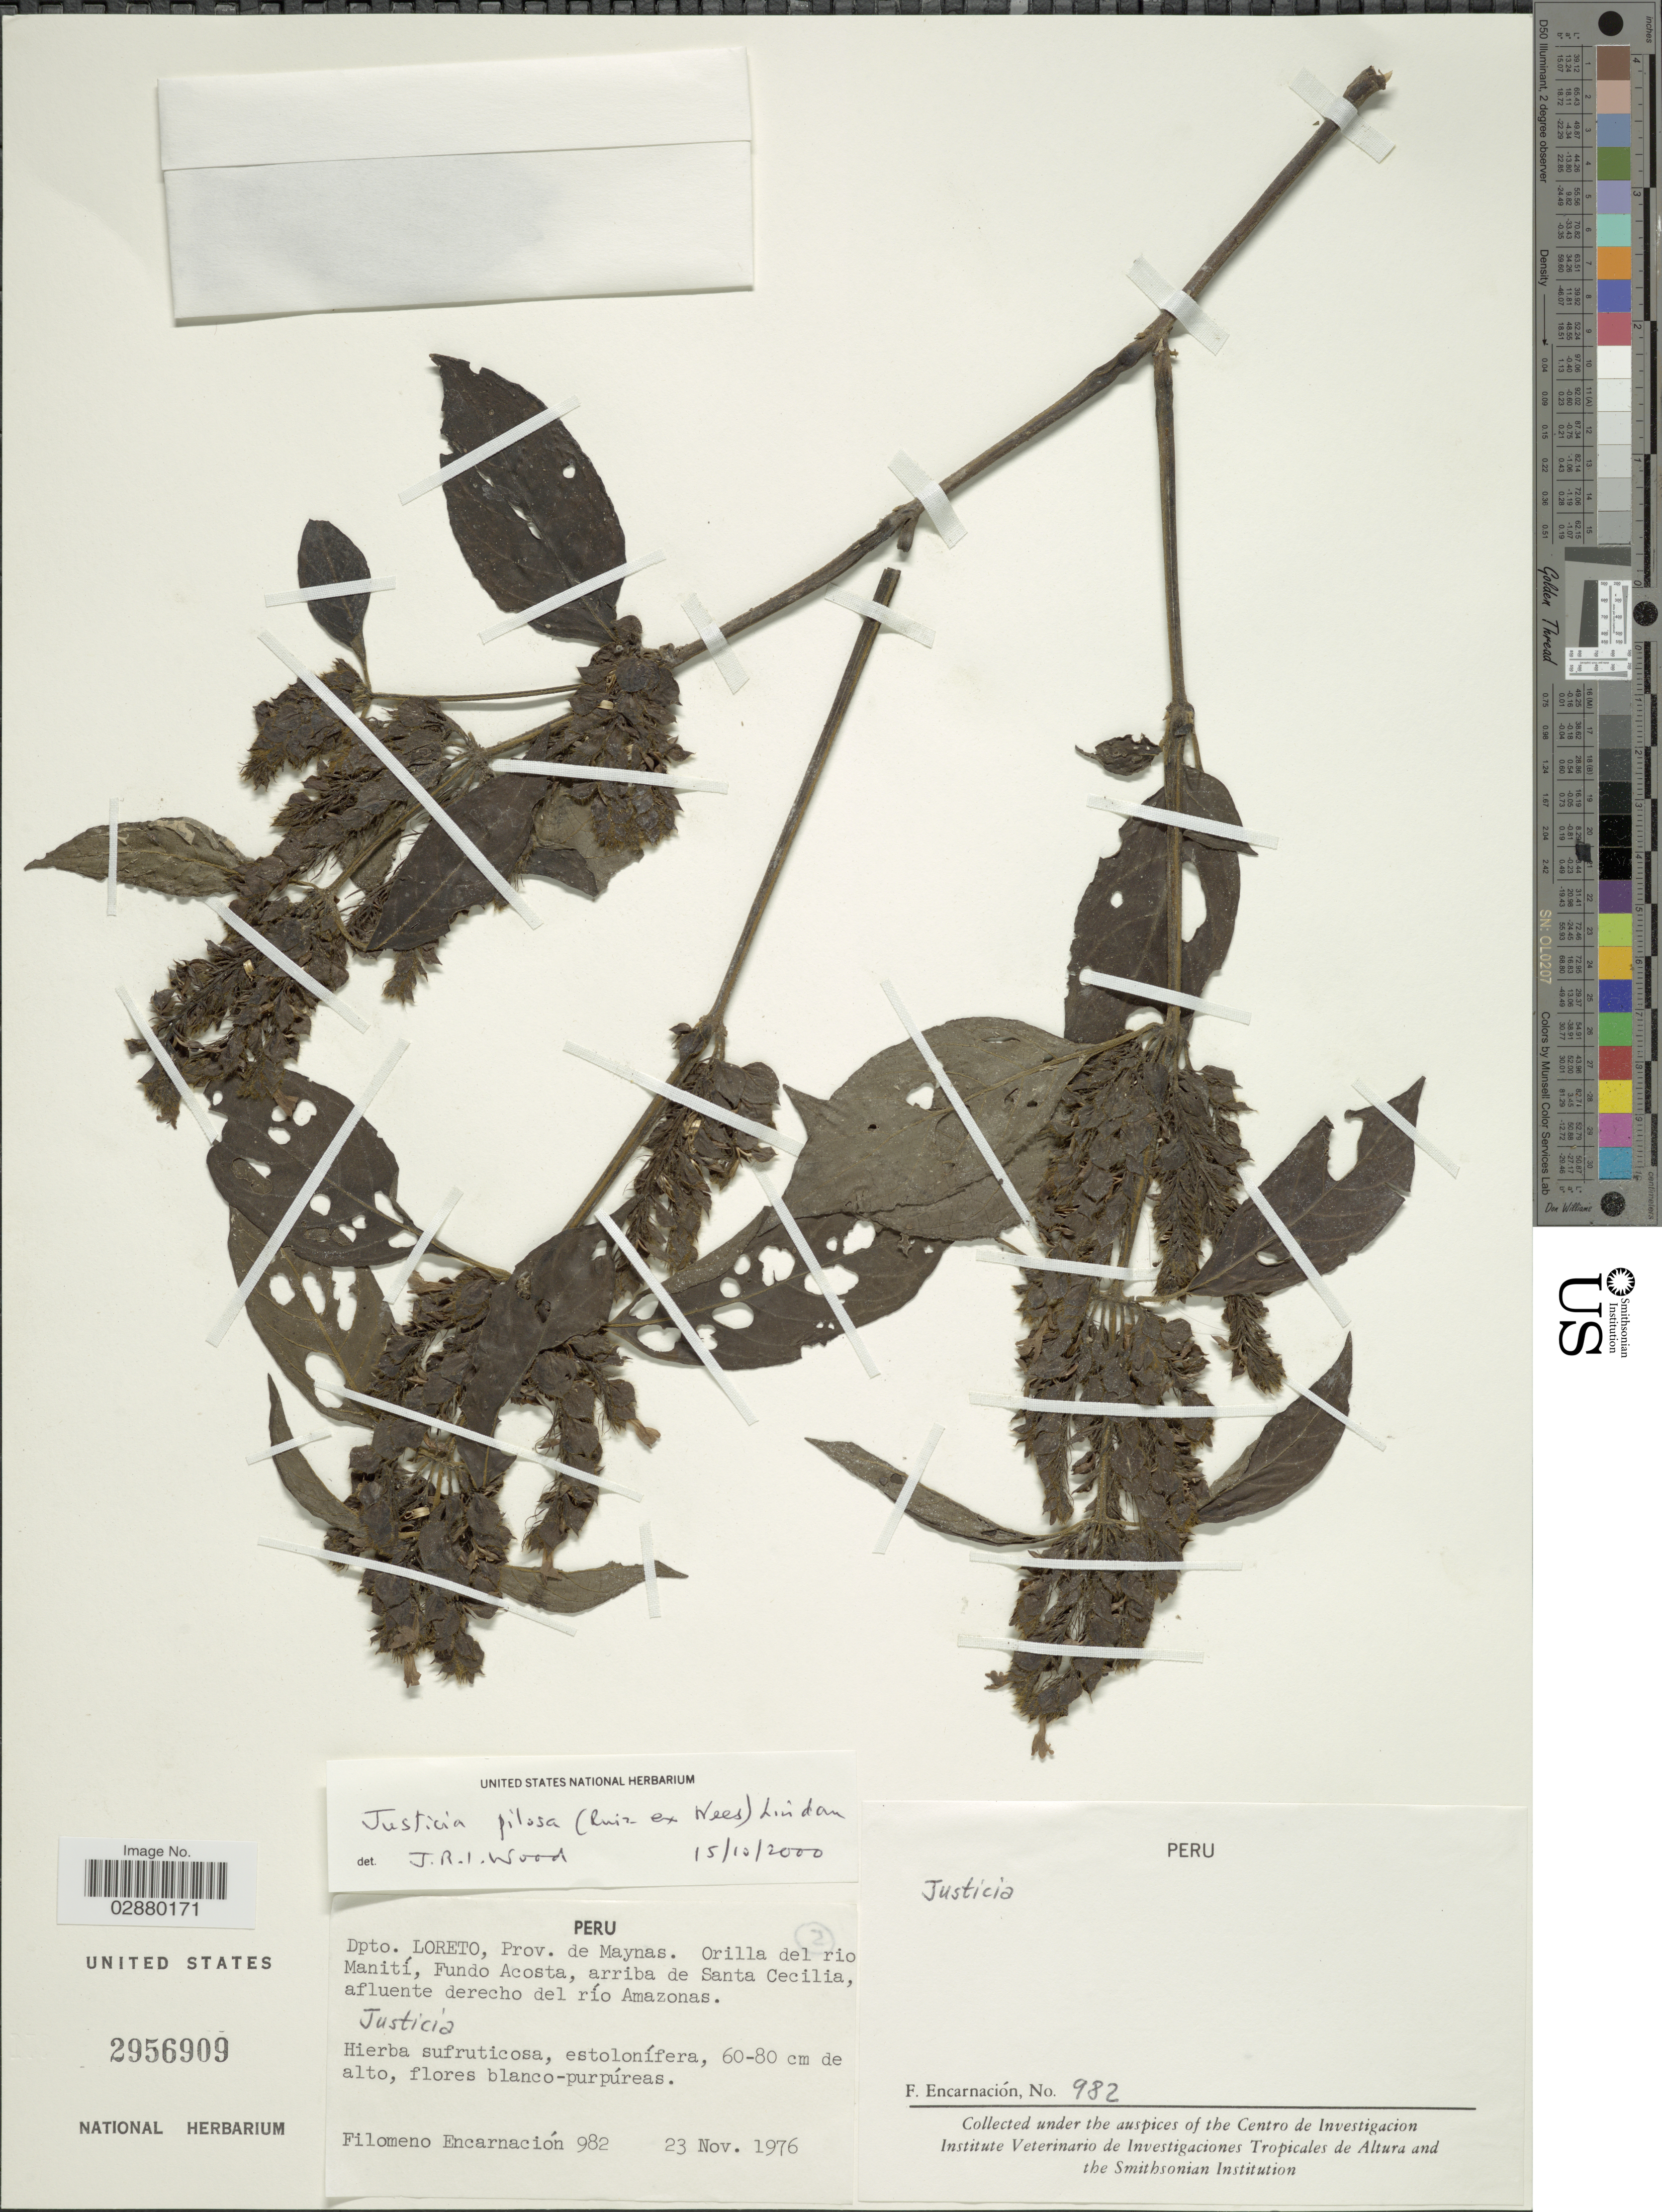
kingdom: Plantae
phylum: Tracheophyta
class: Magnoliopsida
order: Lamiales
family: Acanthaceae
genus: Justicia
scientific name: Justicia pilosa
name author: (Ruiz ex Nees) Lindau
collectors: F. Encarnación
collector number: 982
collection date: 1976-11-23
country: Peru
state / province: Loreto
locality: Dpto. Loreto, Prov. de Maynas. Orilla del rio Manití, Fundo Acosta, arriba de Santa Cecilia, afluente derecho del río Amazonas.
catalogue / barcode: US 2956909